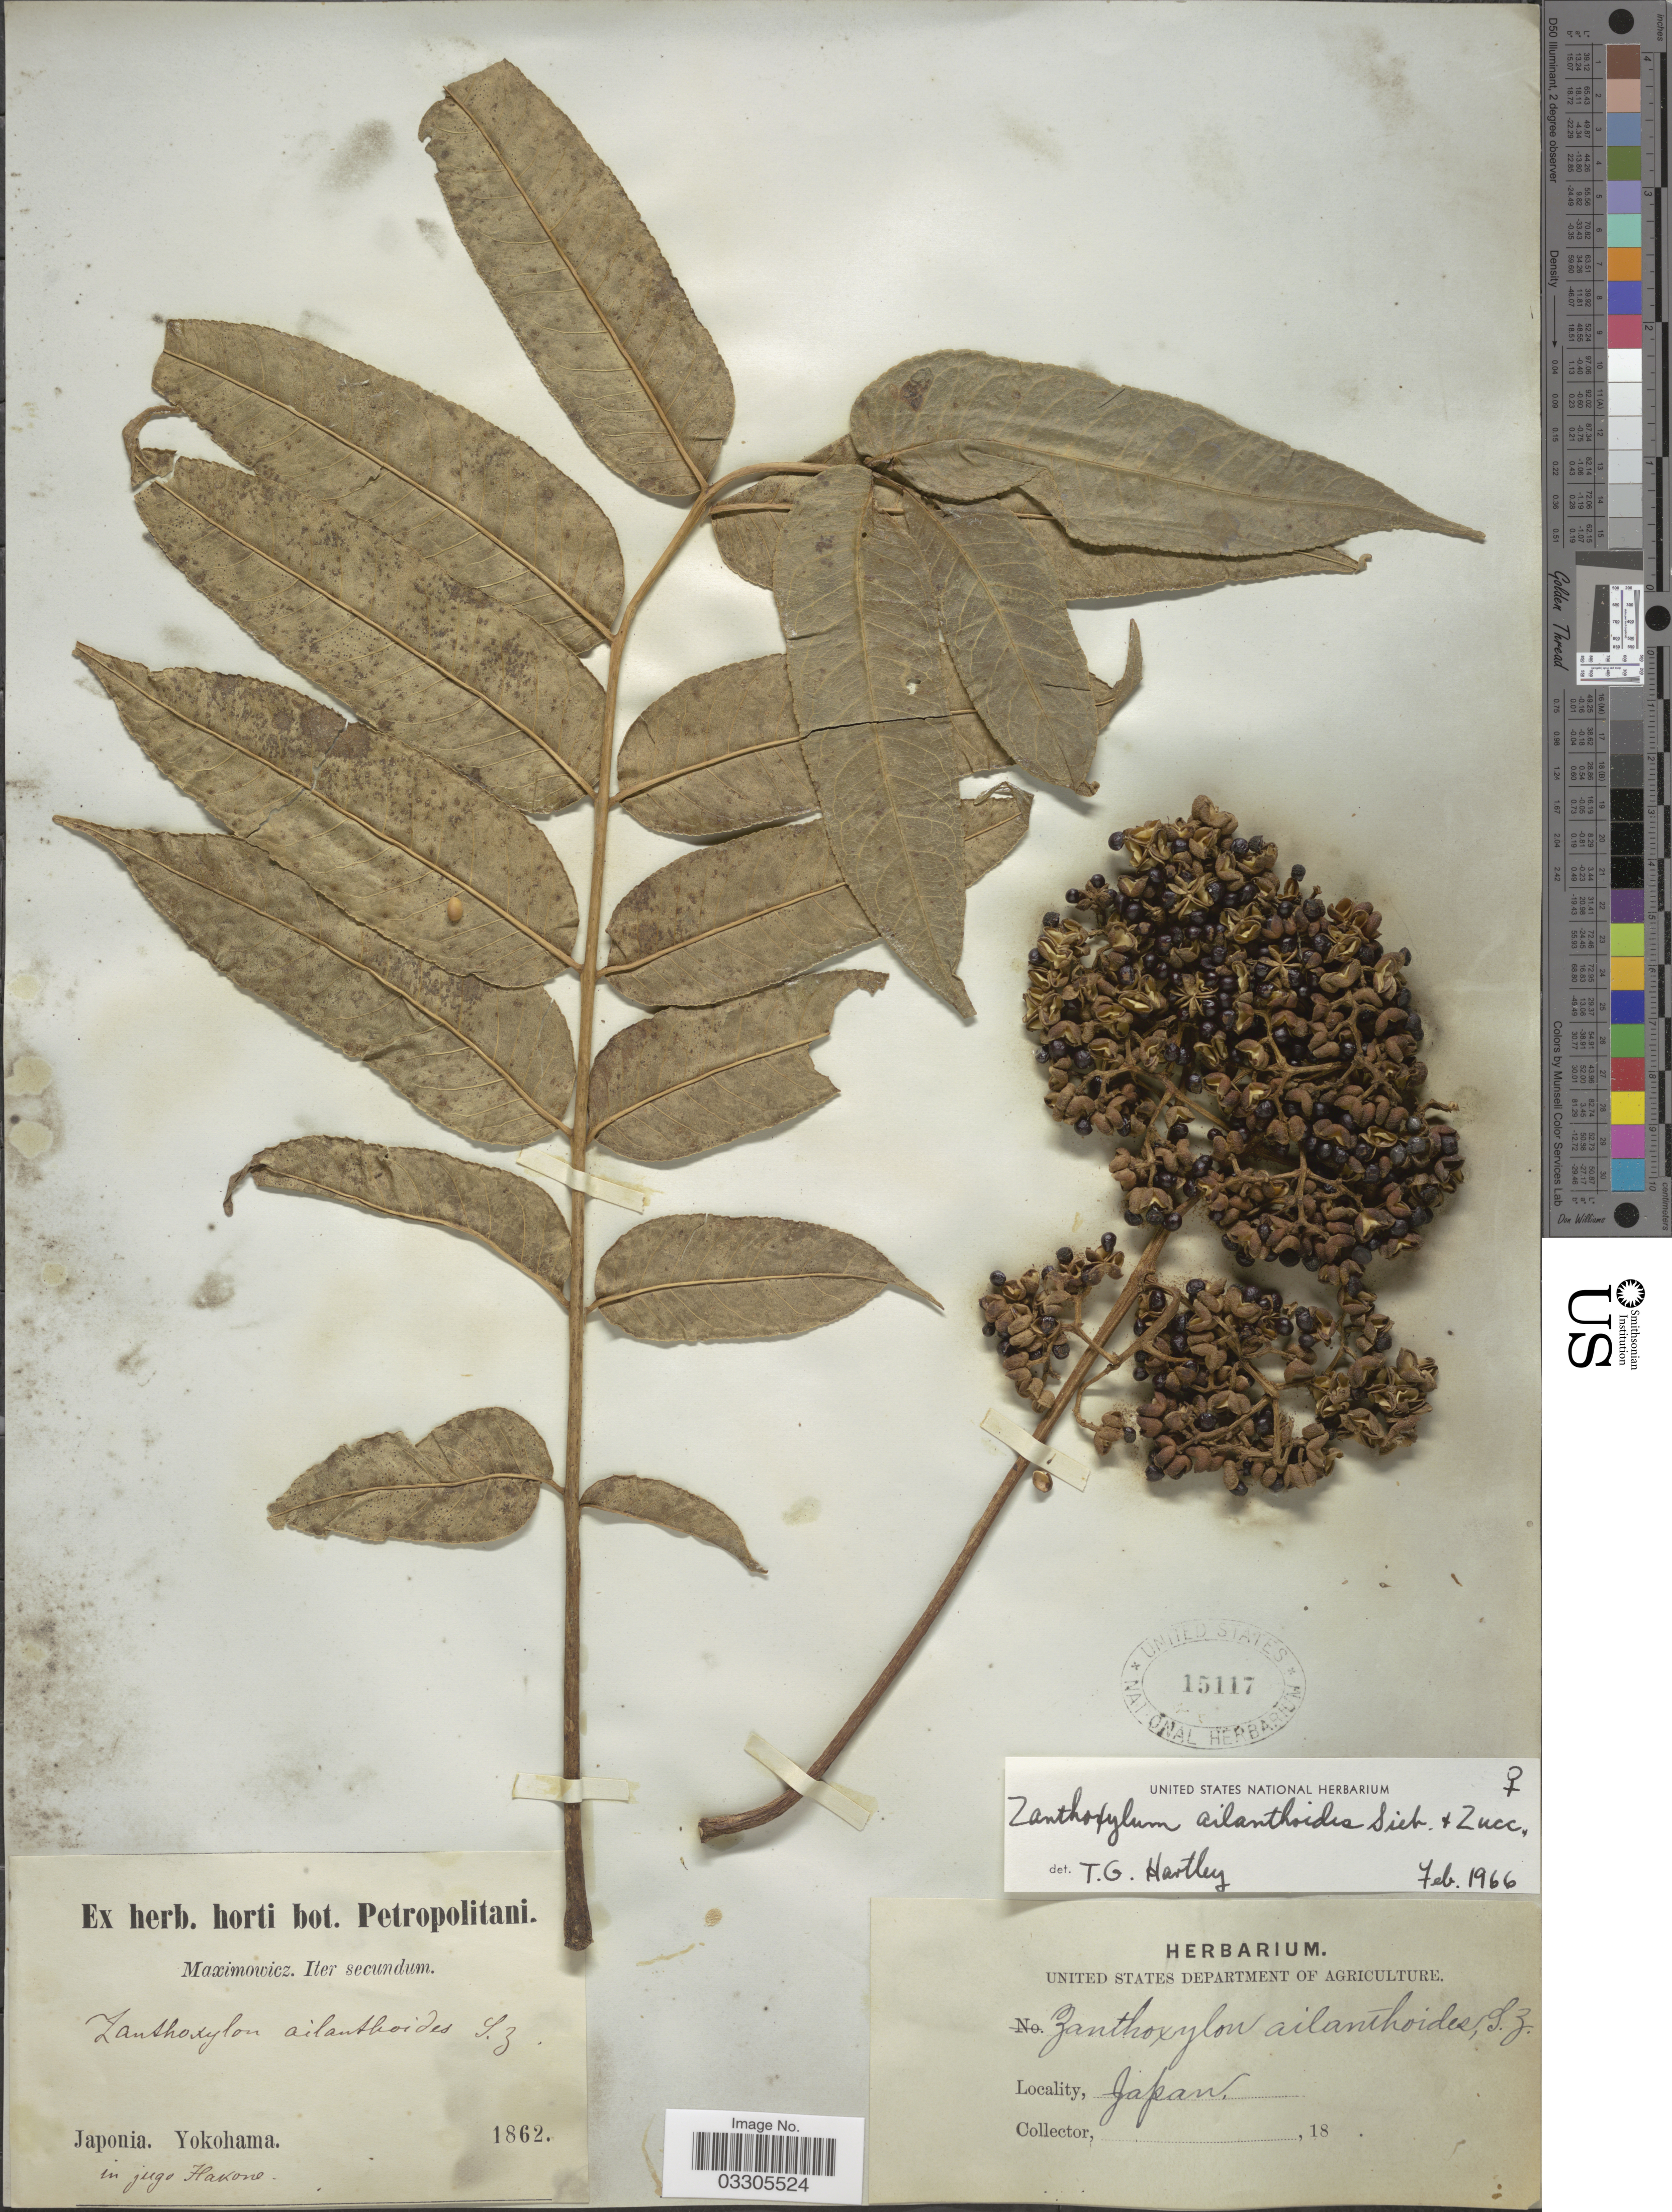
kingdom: Plantae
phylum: Tracheophyta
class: Magnoliopsida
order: Sapindales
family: Rutaceae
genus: Zanthoxylum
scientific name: Zanthoxylum ailanthoides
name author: Siebold & Zucc.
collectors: -. Maximowicz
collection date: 1862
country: Japan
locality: Japonia. Yokohama, in jugo Hakone.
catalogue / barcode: US 15117